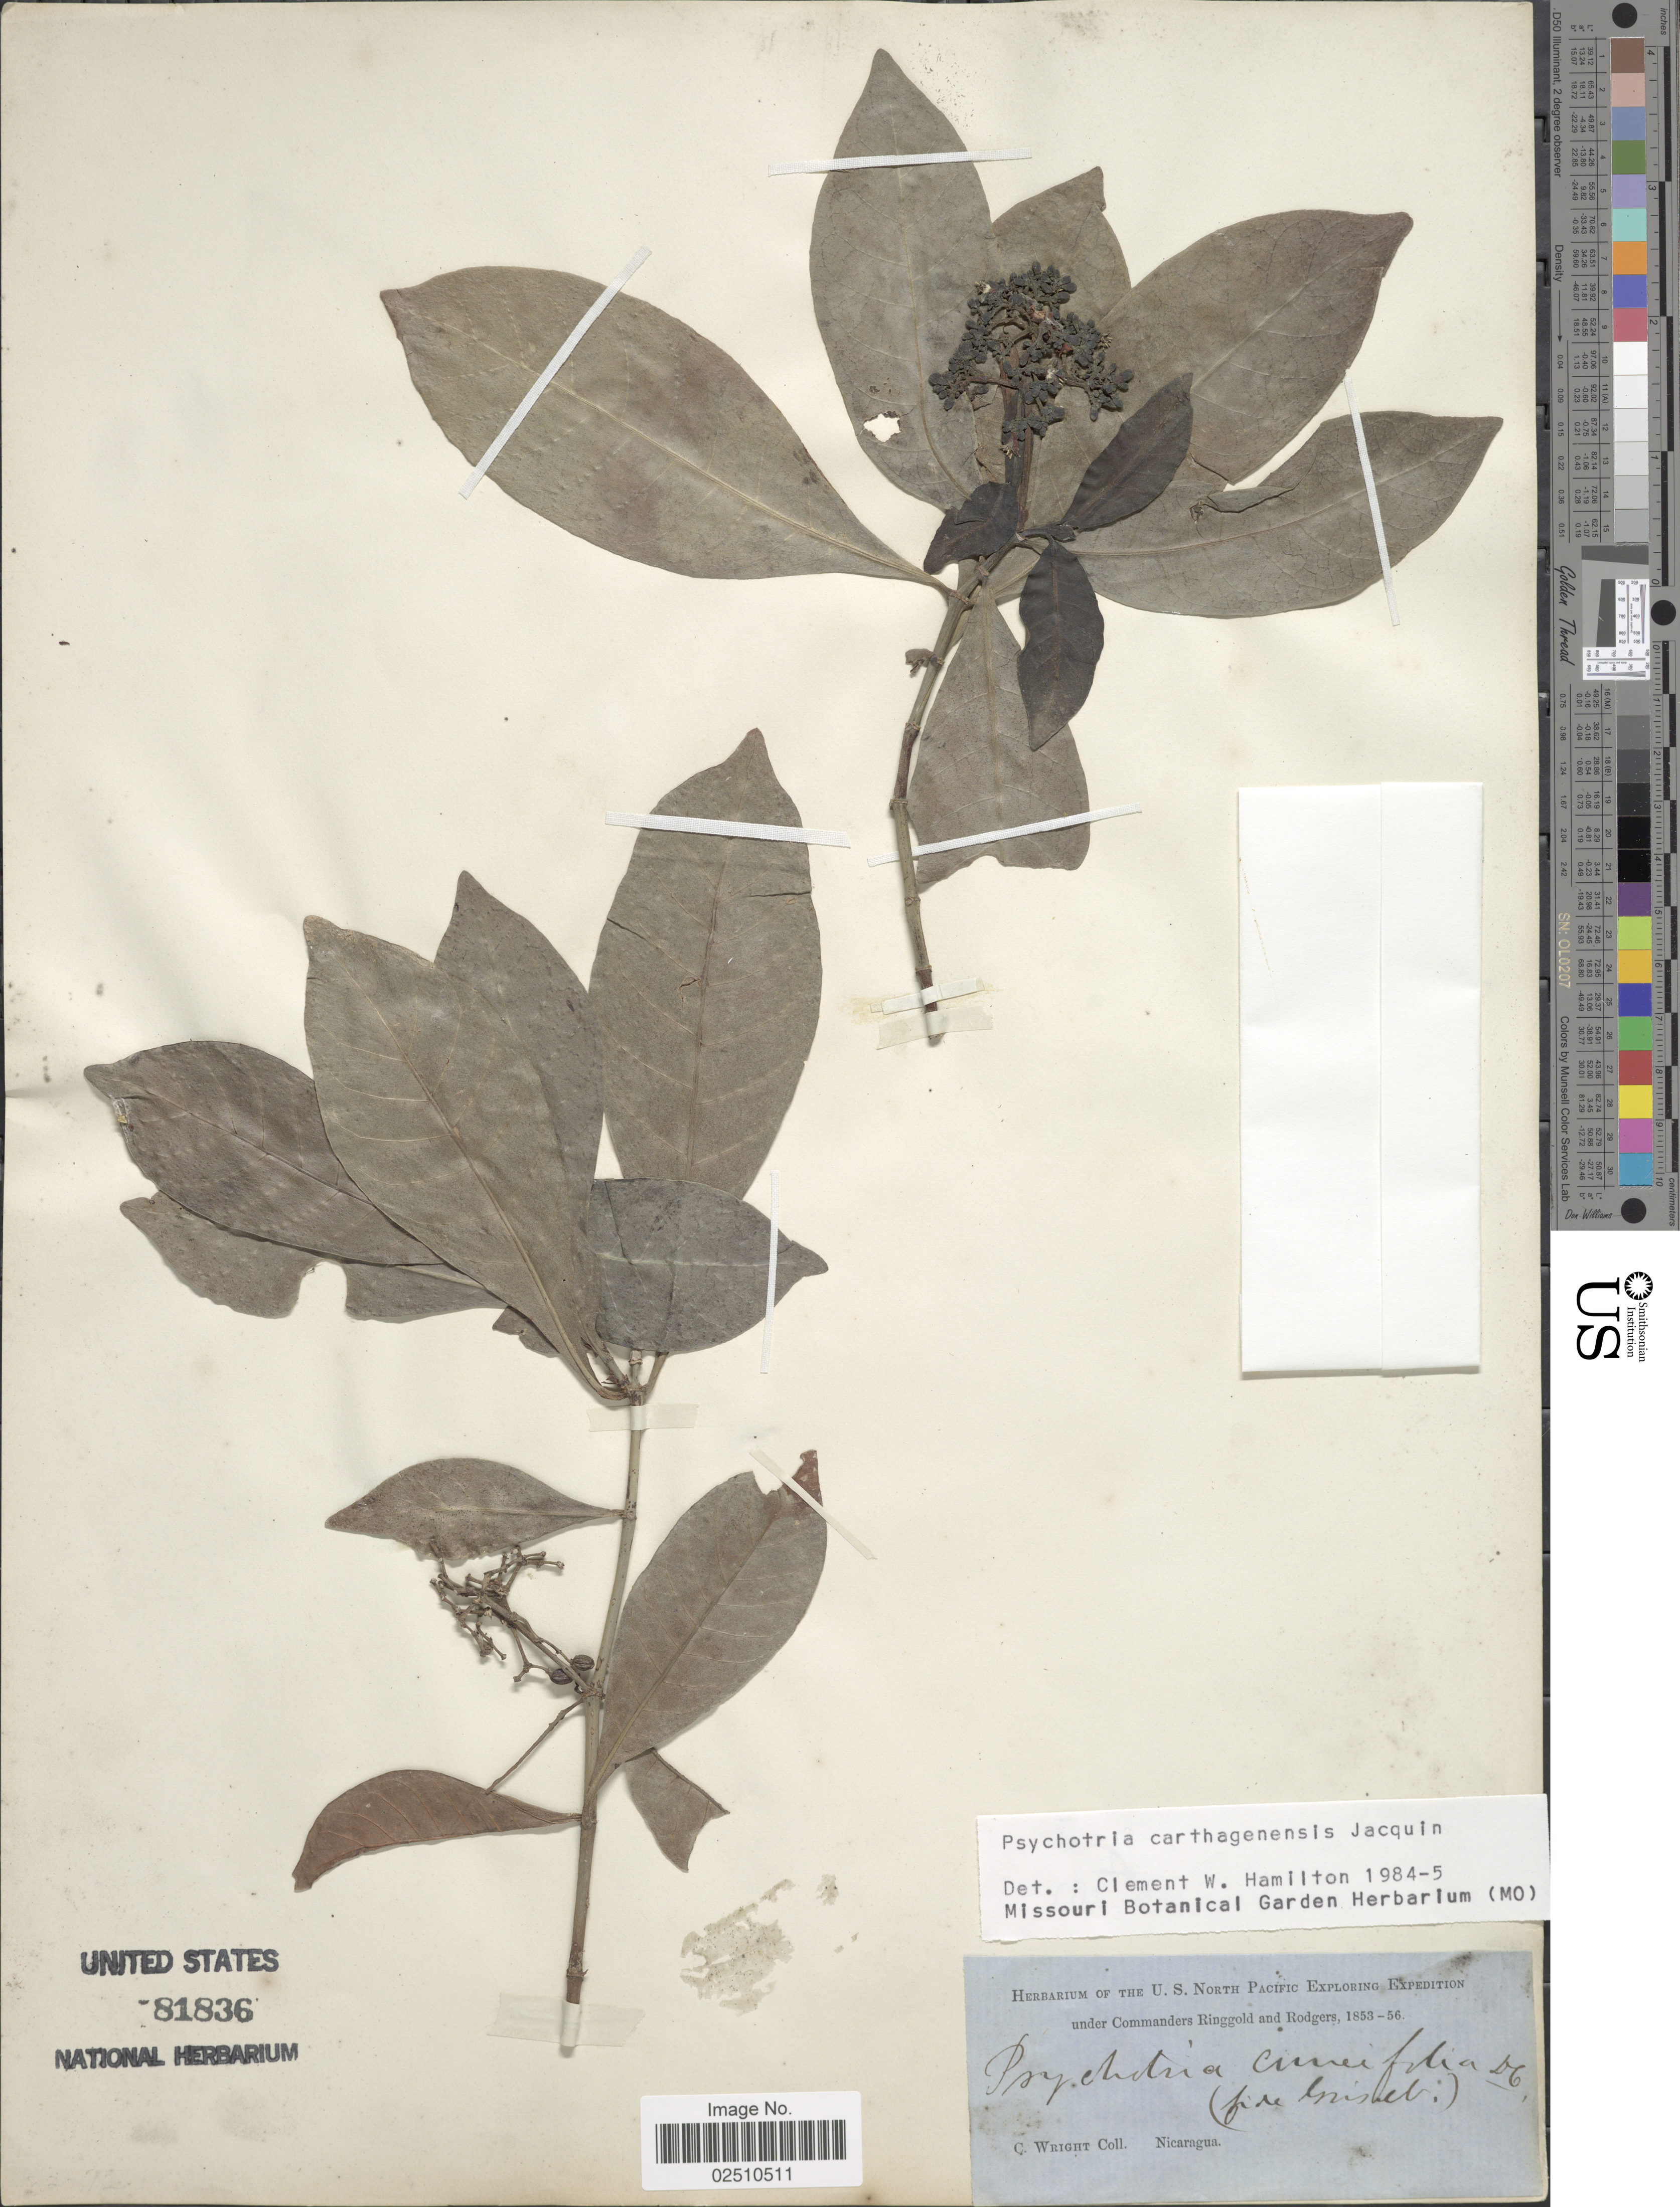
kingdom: Plantae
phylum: Tracheophyta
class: Magnoliopsida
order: Gentianales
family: Rubiaceae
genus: Psychotria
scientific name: Psychotria carthagenensis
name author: Jacq.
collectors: C. Wright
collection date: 1853/1856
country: Nicaragua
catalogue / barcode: US 81836